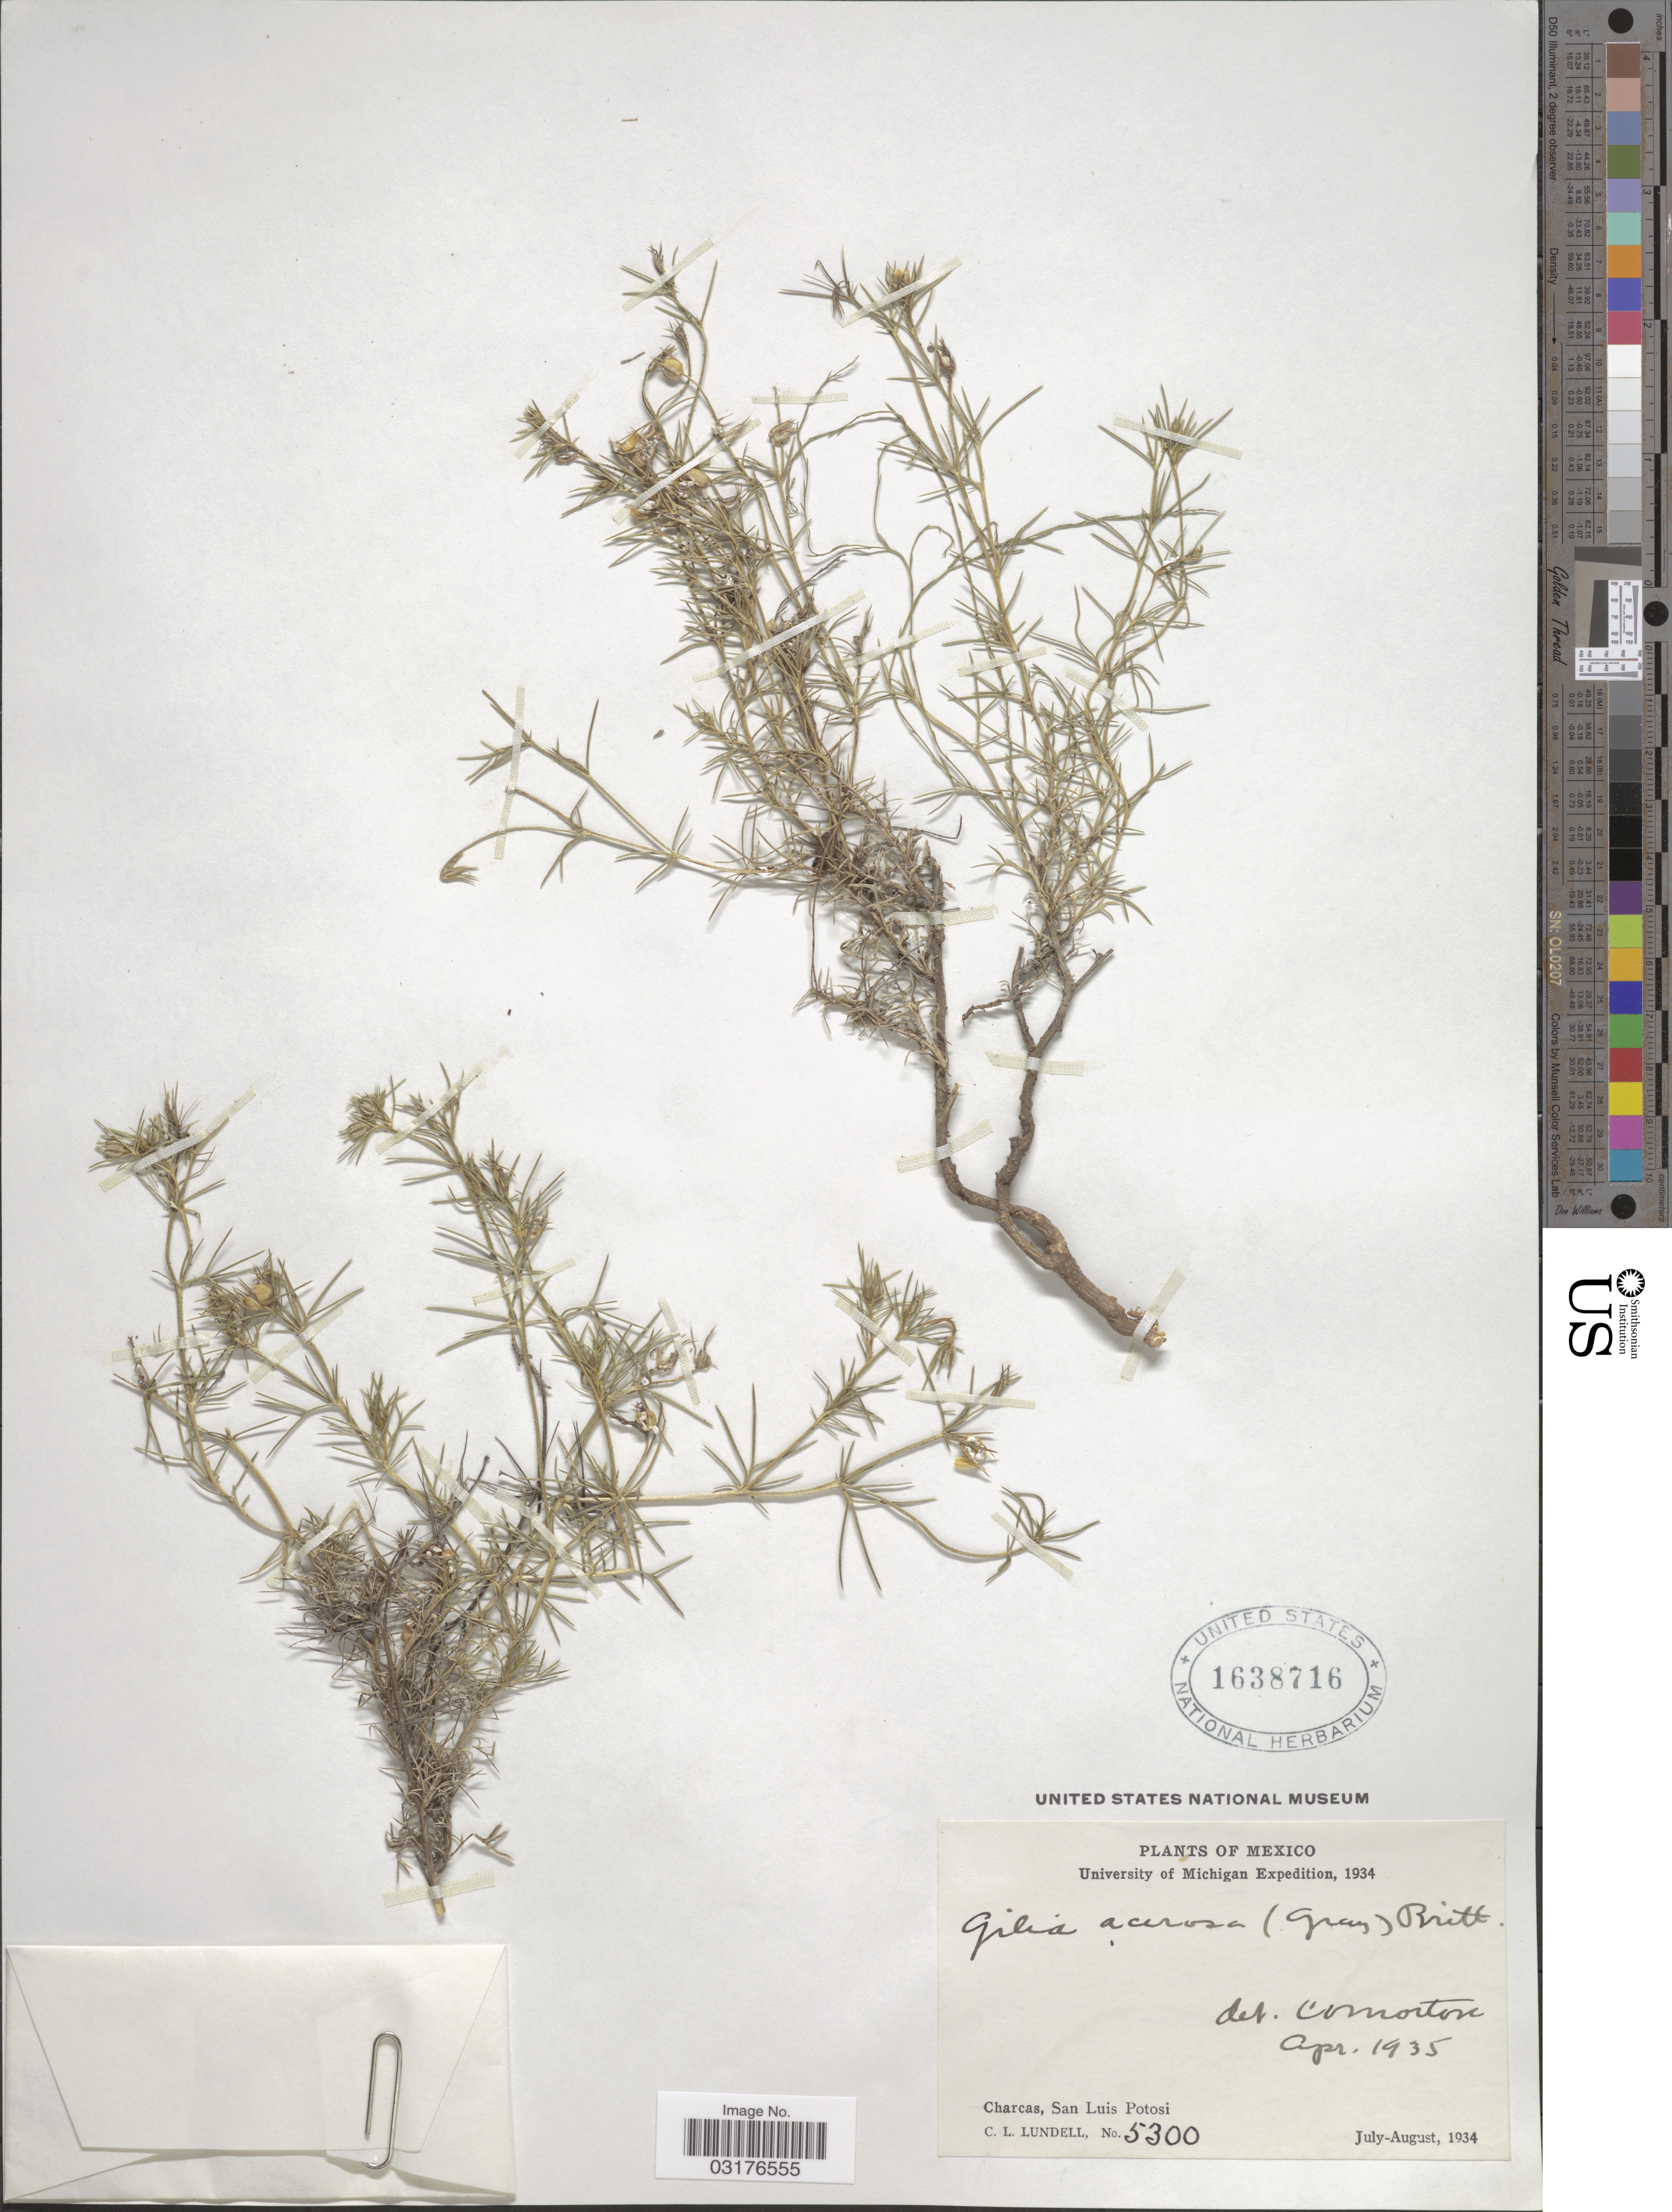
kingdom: Plantae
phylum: Tracheophyta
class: Magnoliopsida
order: Ericales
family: Polemoniaceae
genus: Giliastrum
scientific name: Giliastrum acerosum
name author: (A. Gray) Rydb.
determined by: Strong, Mark T., (BOT), Smithsonian Institution - National Museum of Natural History (UNITED STATES)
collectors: C. L. Lundell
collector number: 5300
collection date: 1934-07/1934-08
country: Mexico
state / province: San Luis Potosí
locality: Charcas.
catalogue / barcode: US 1638716